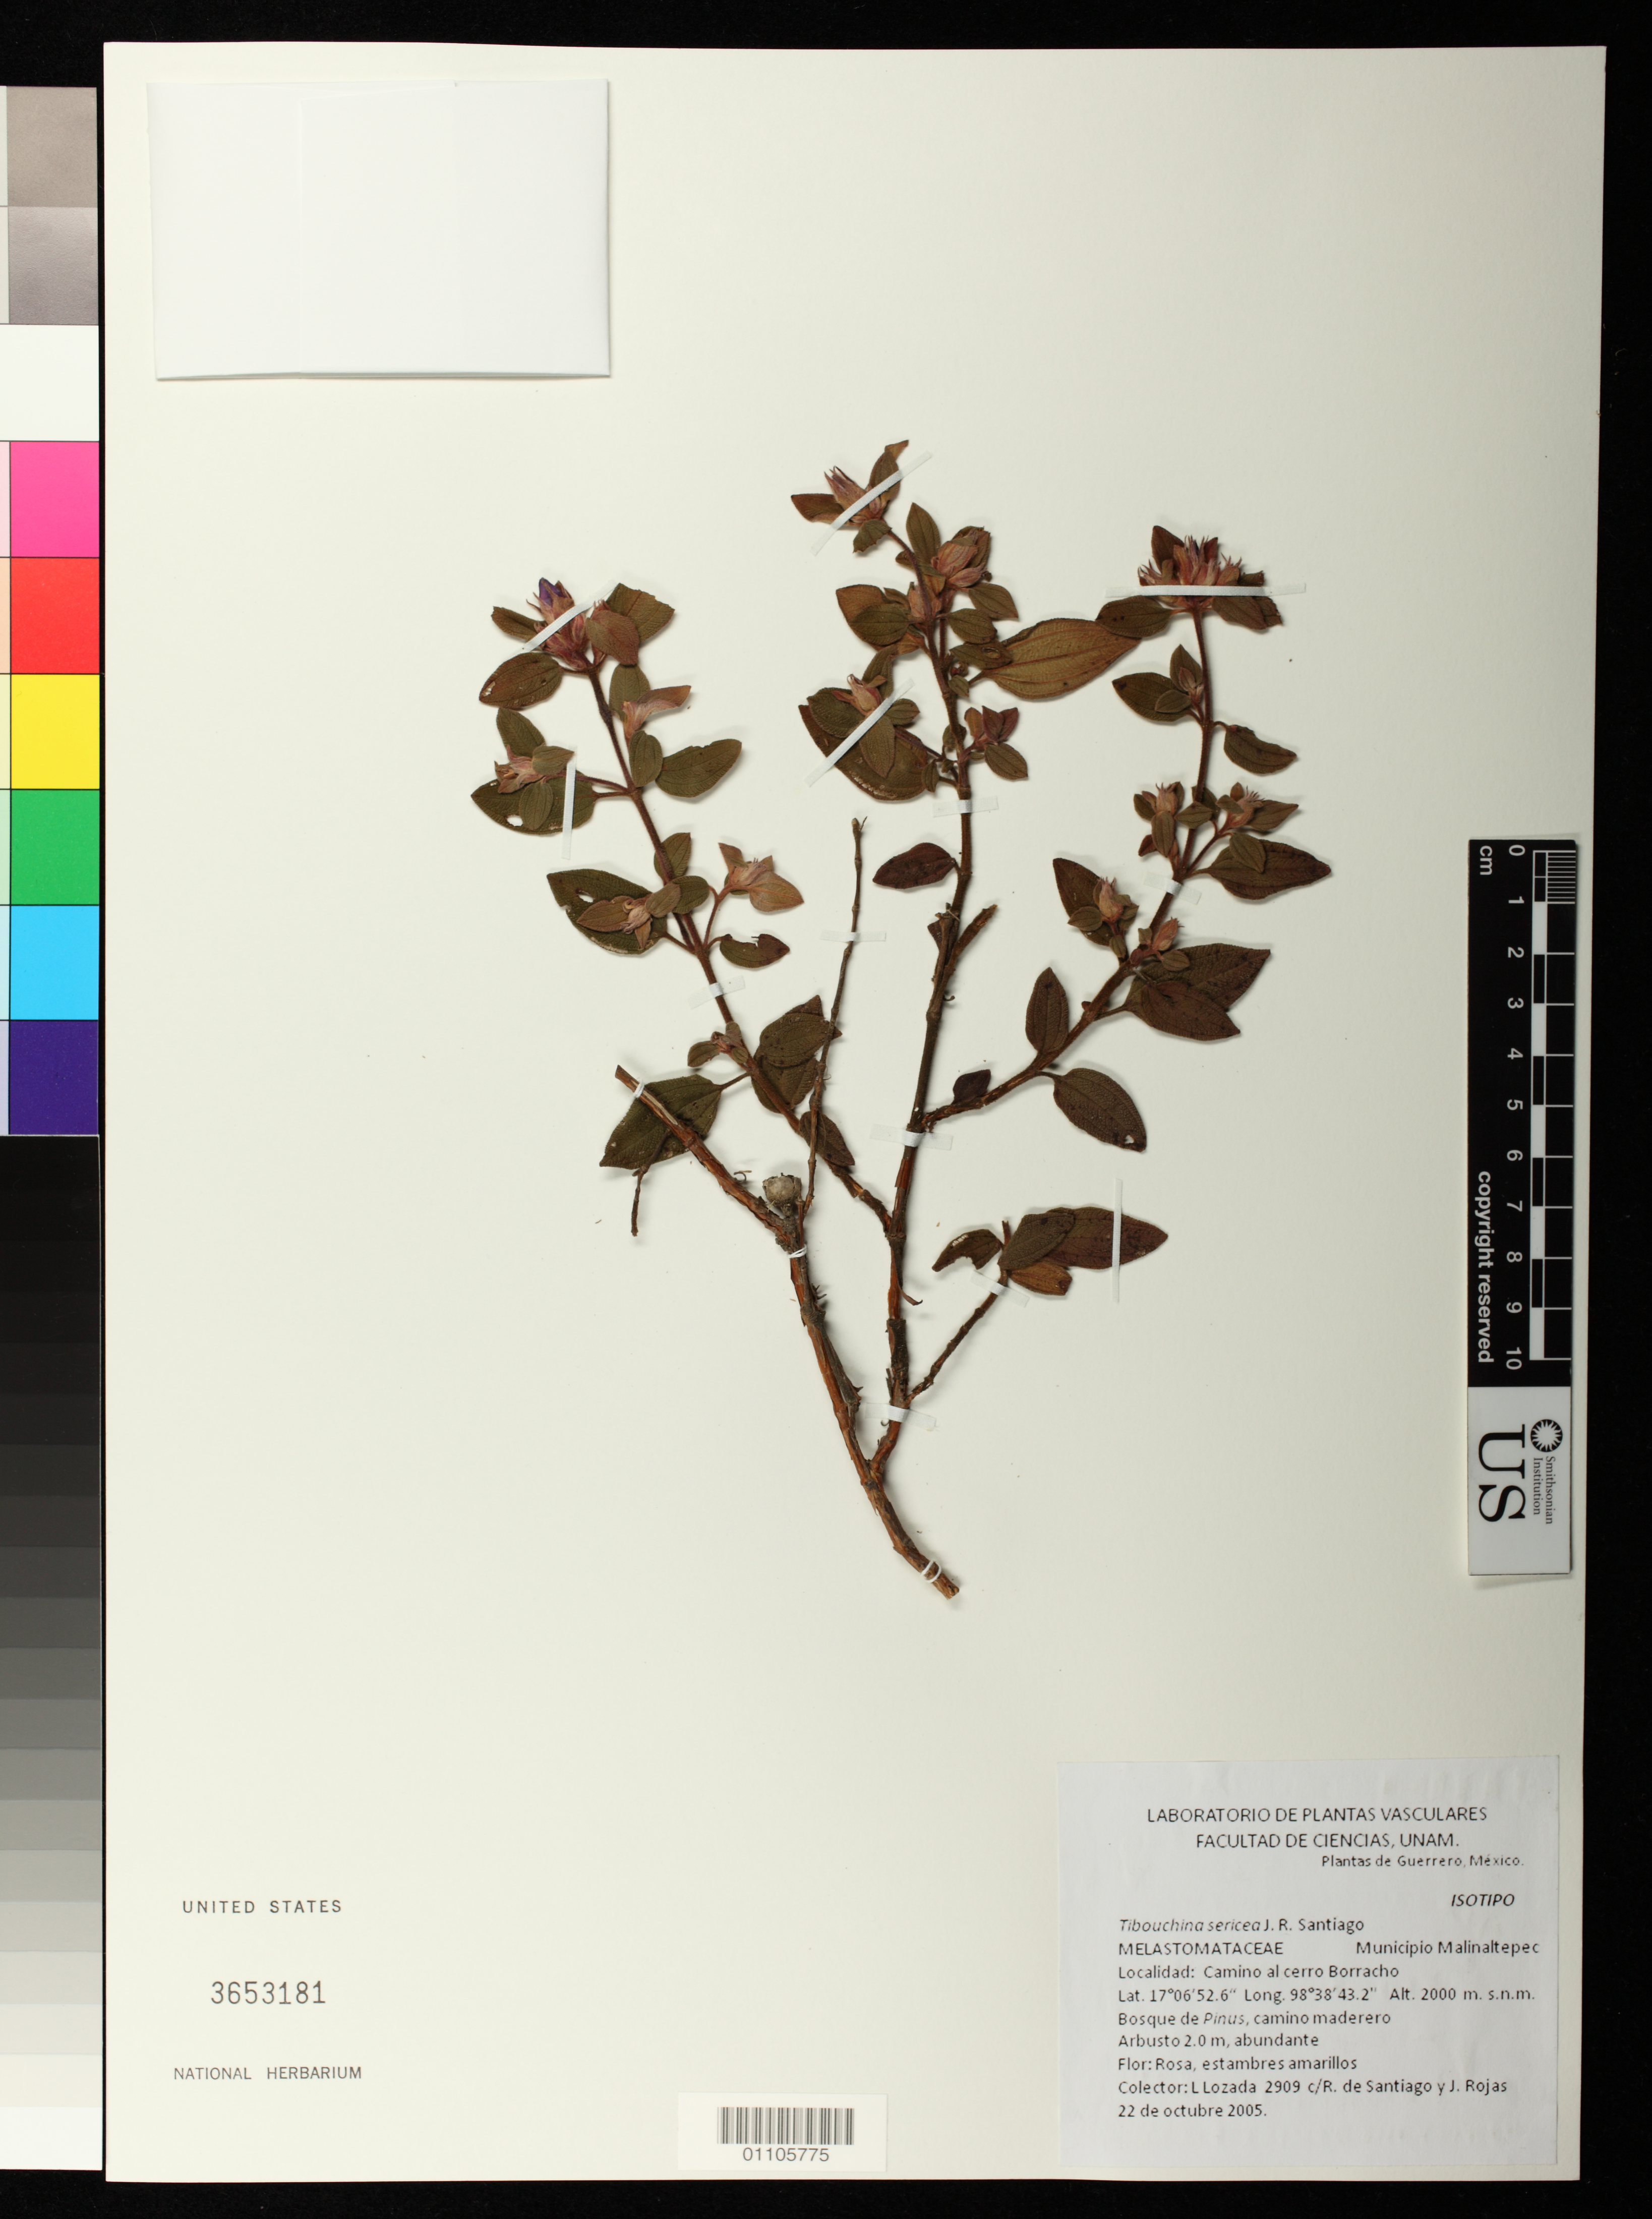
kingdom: Plantae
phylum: Tracheophyta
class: Magnoliopsida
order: Myrtales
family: Melastomataceae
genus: Tibouchina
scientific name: Tibouchina sericea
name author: de Santiago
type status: Isotype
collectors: L. Lozada, J. R. de Santiago Gómez & J. Rojas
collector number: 2909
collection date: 2005-10-22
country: Mexico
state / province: Guerrero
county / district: Malinaltepec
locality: Municipio Malinaltepec, camino al cerro Borracho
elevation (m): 2000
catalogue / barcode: US 3653181